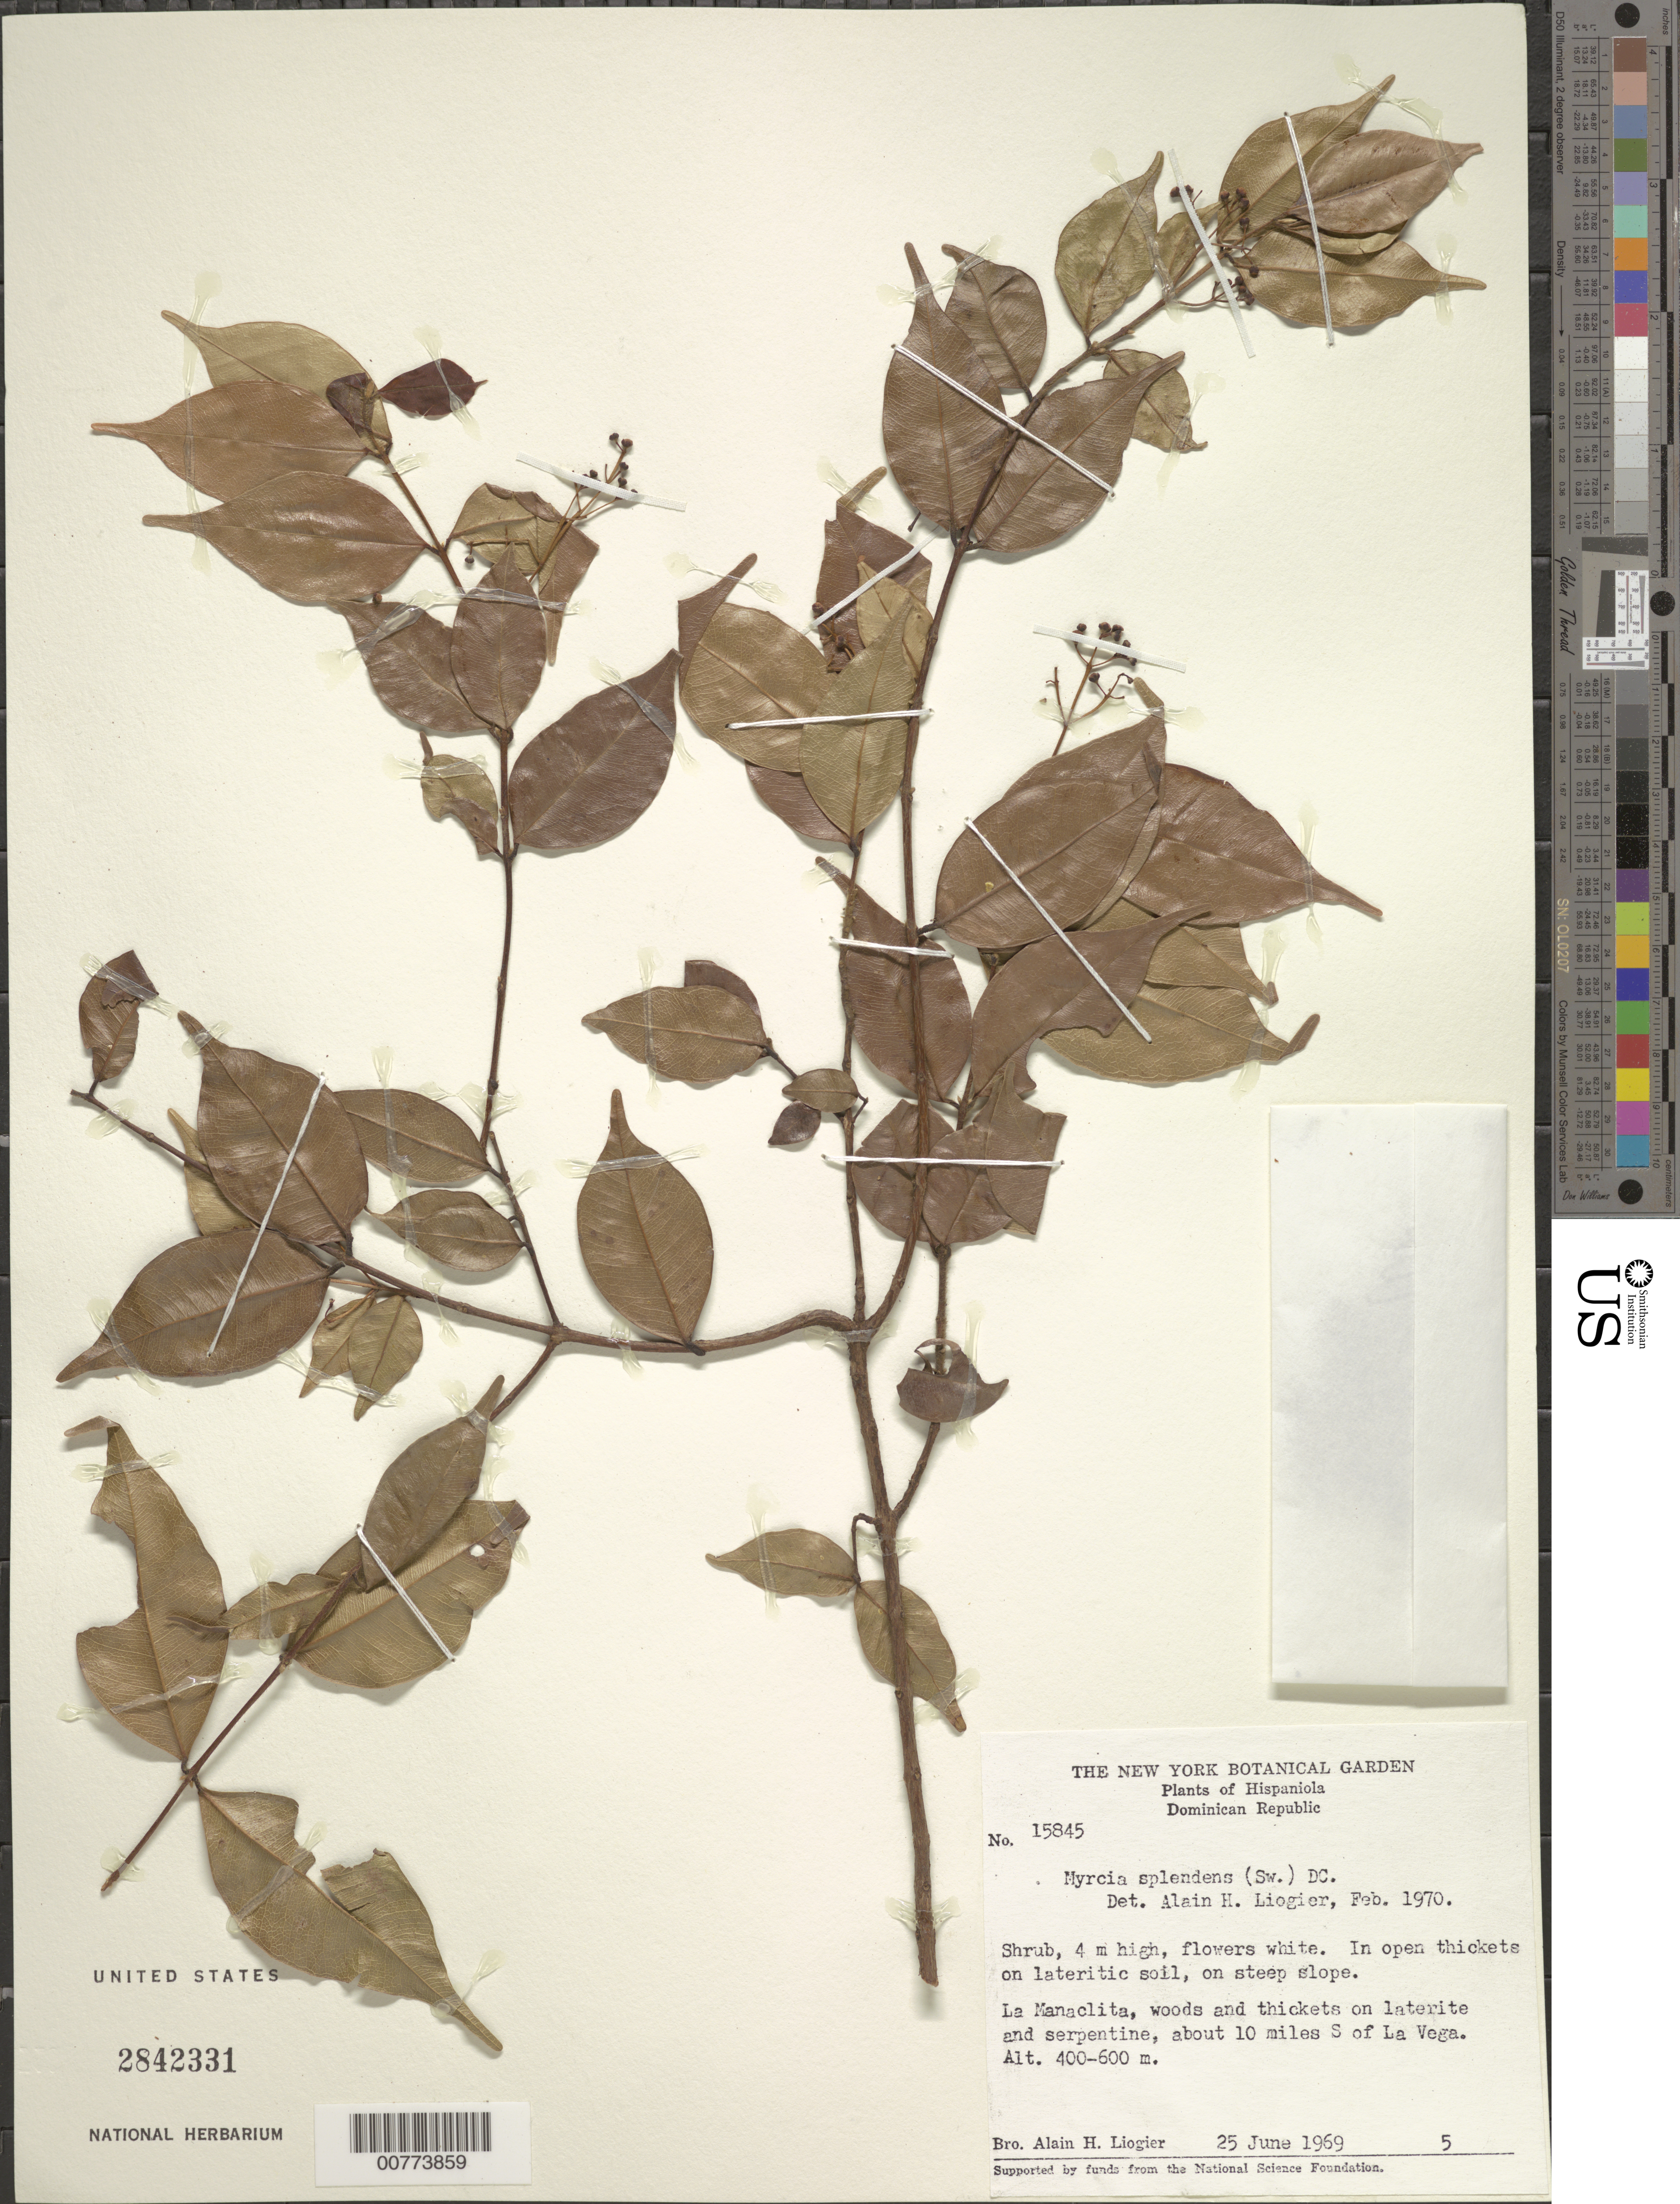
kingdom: Plantae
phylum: Tracheophyta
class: Magnoliopsida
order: Myrtales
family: Myrtaceae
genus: Myrcia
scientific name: Myrcia splendens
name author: (Sw.) DC.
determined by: Liogier, Alain H.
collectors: A. H. Liogier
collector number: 15845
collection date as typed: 25 Jun 1969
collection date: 1969-06-25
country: Dominican Republic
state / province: La Vega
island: Hispaniola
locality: La Manaclita, about 10 nukes south of La Vega.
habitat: Woods and thickets on laterite soil and serpentine, on steep slope.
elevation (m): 400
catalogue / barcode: US 2842331